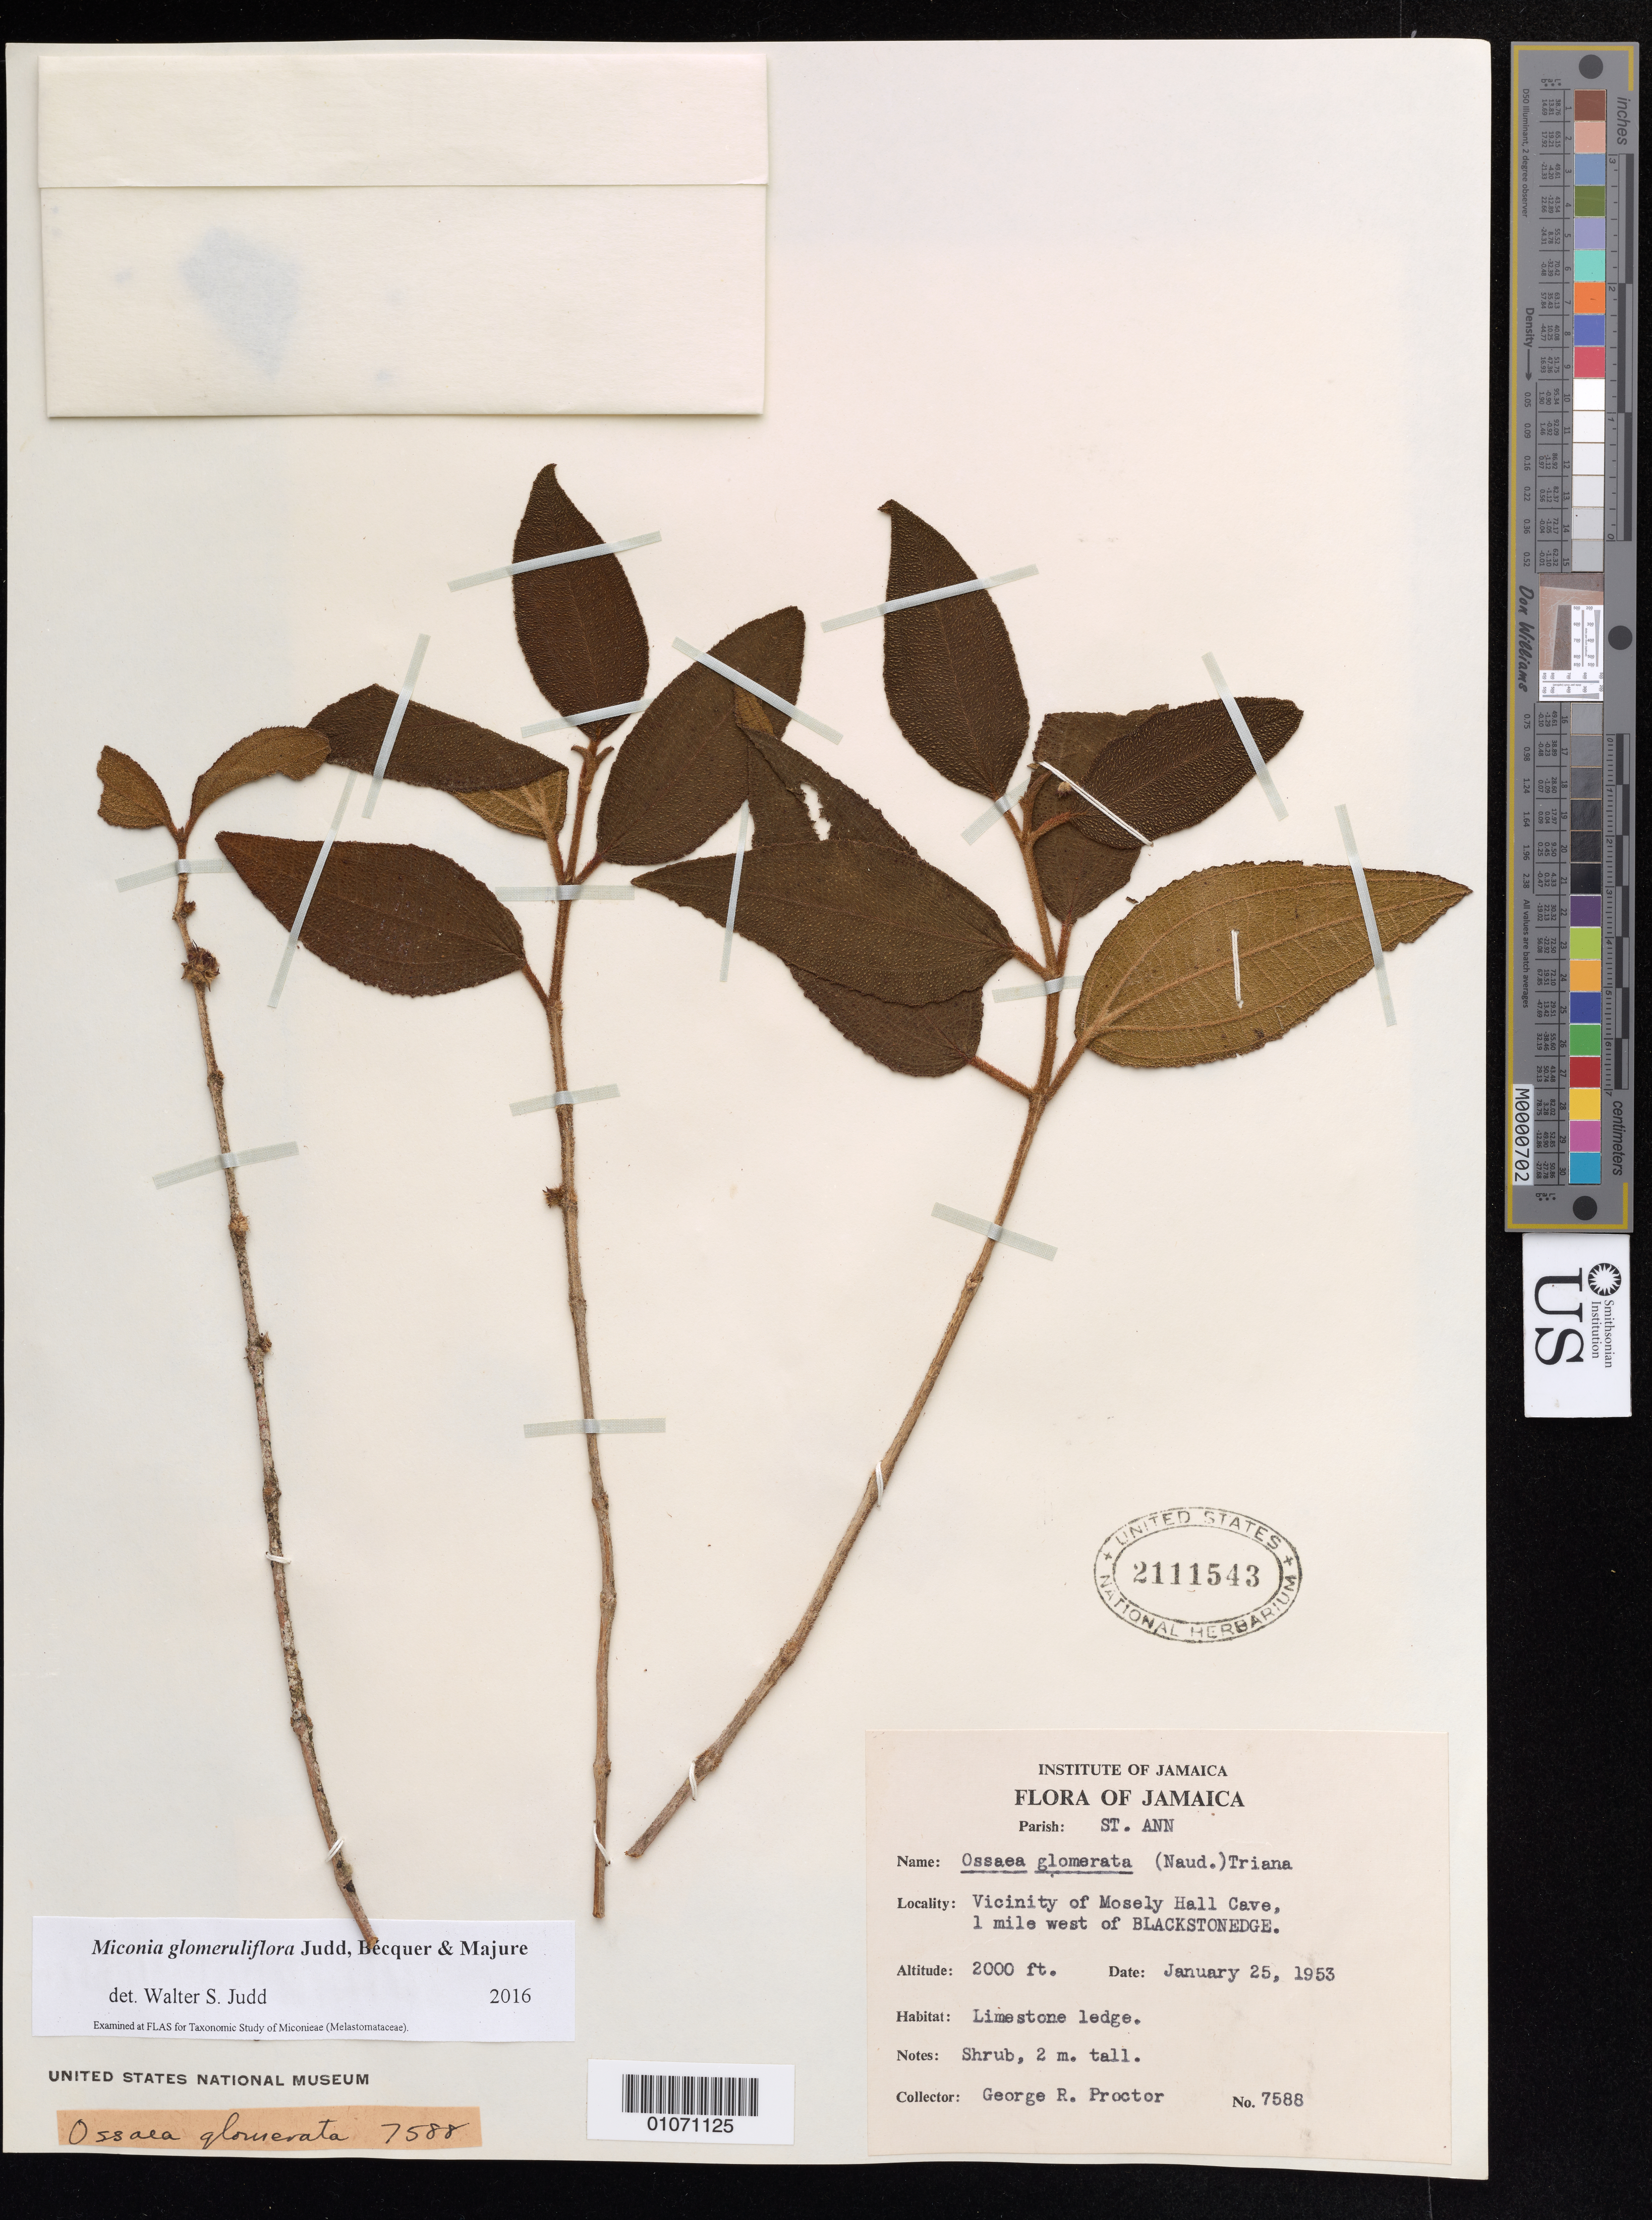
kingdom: Plantae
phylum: Tracheophyta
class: Magnoliopsida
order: Myrtales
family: Melastomataceae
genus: Miconia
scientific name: Miconia glomeruliflora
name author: Judd et al.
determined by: Judd, Walter S.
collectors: G. R. Proctor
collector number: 7588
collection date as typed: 25 Jan 1953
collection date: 1953-01-25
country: Jamaica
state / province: Saint Ann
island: Jamaica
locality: Mosely Hall Cave, vicinity; 1 mile W of Blackstonedge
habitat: Limestone ledge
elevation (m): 610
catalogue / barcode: US 2111543